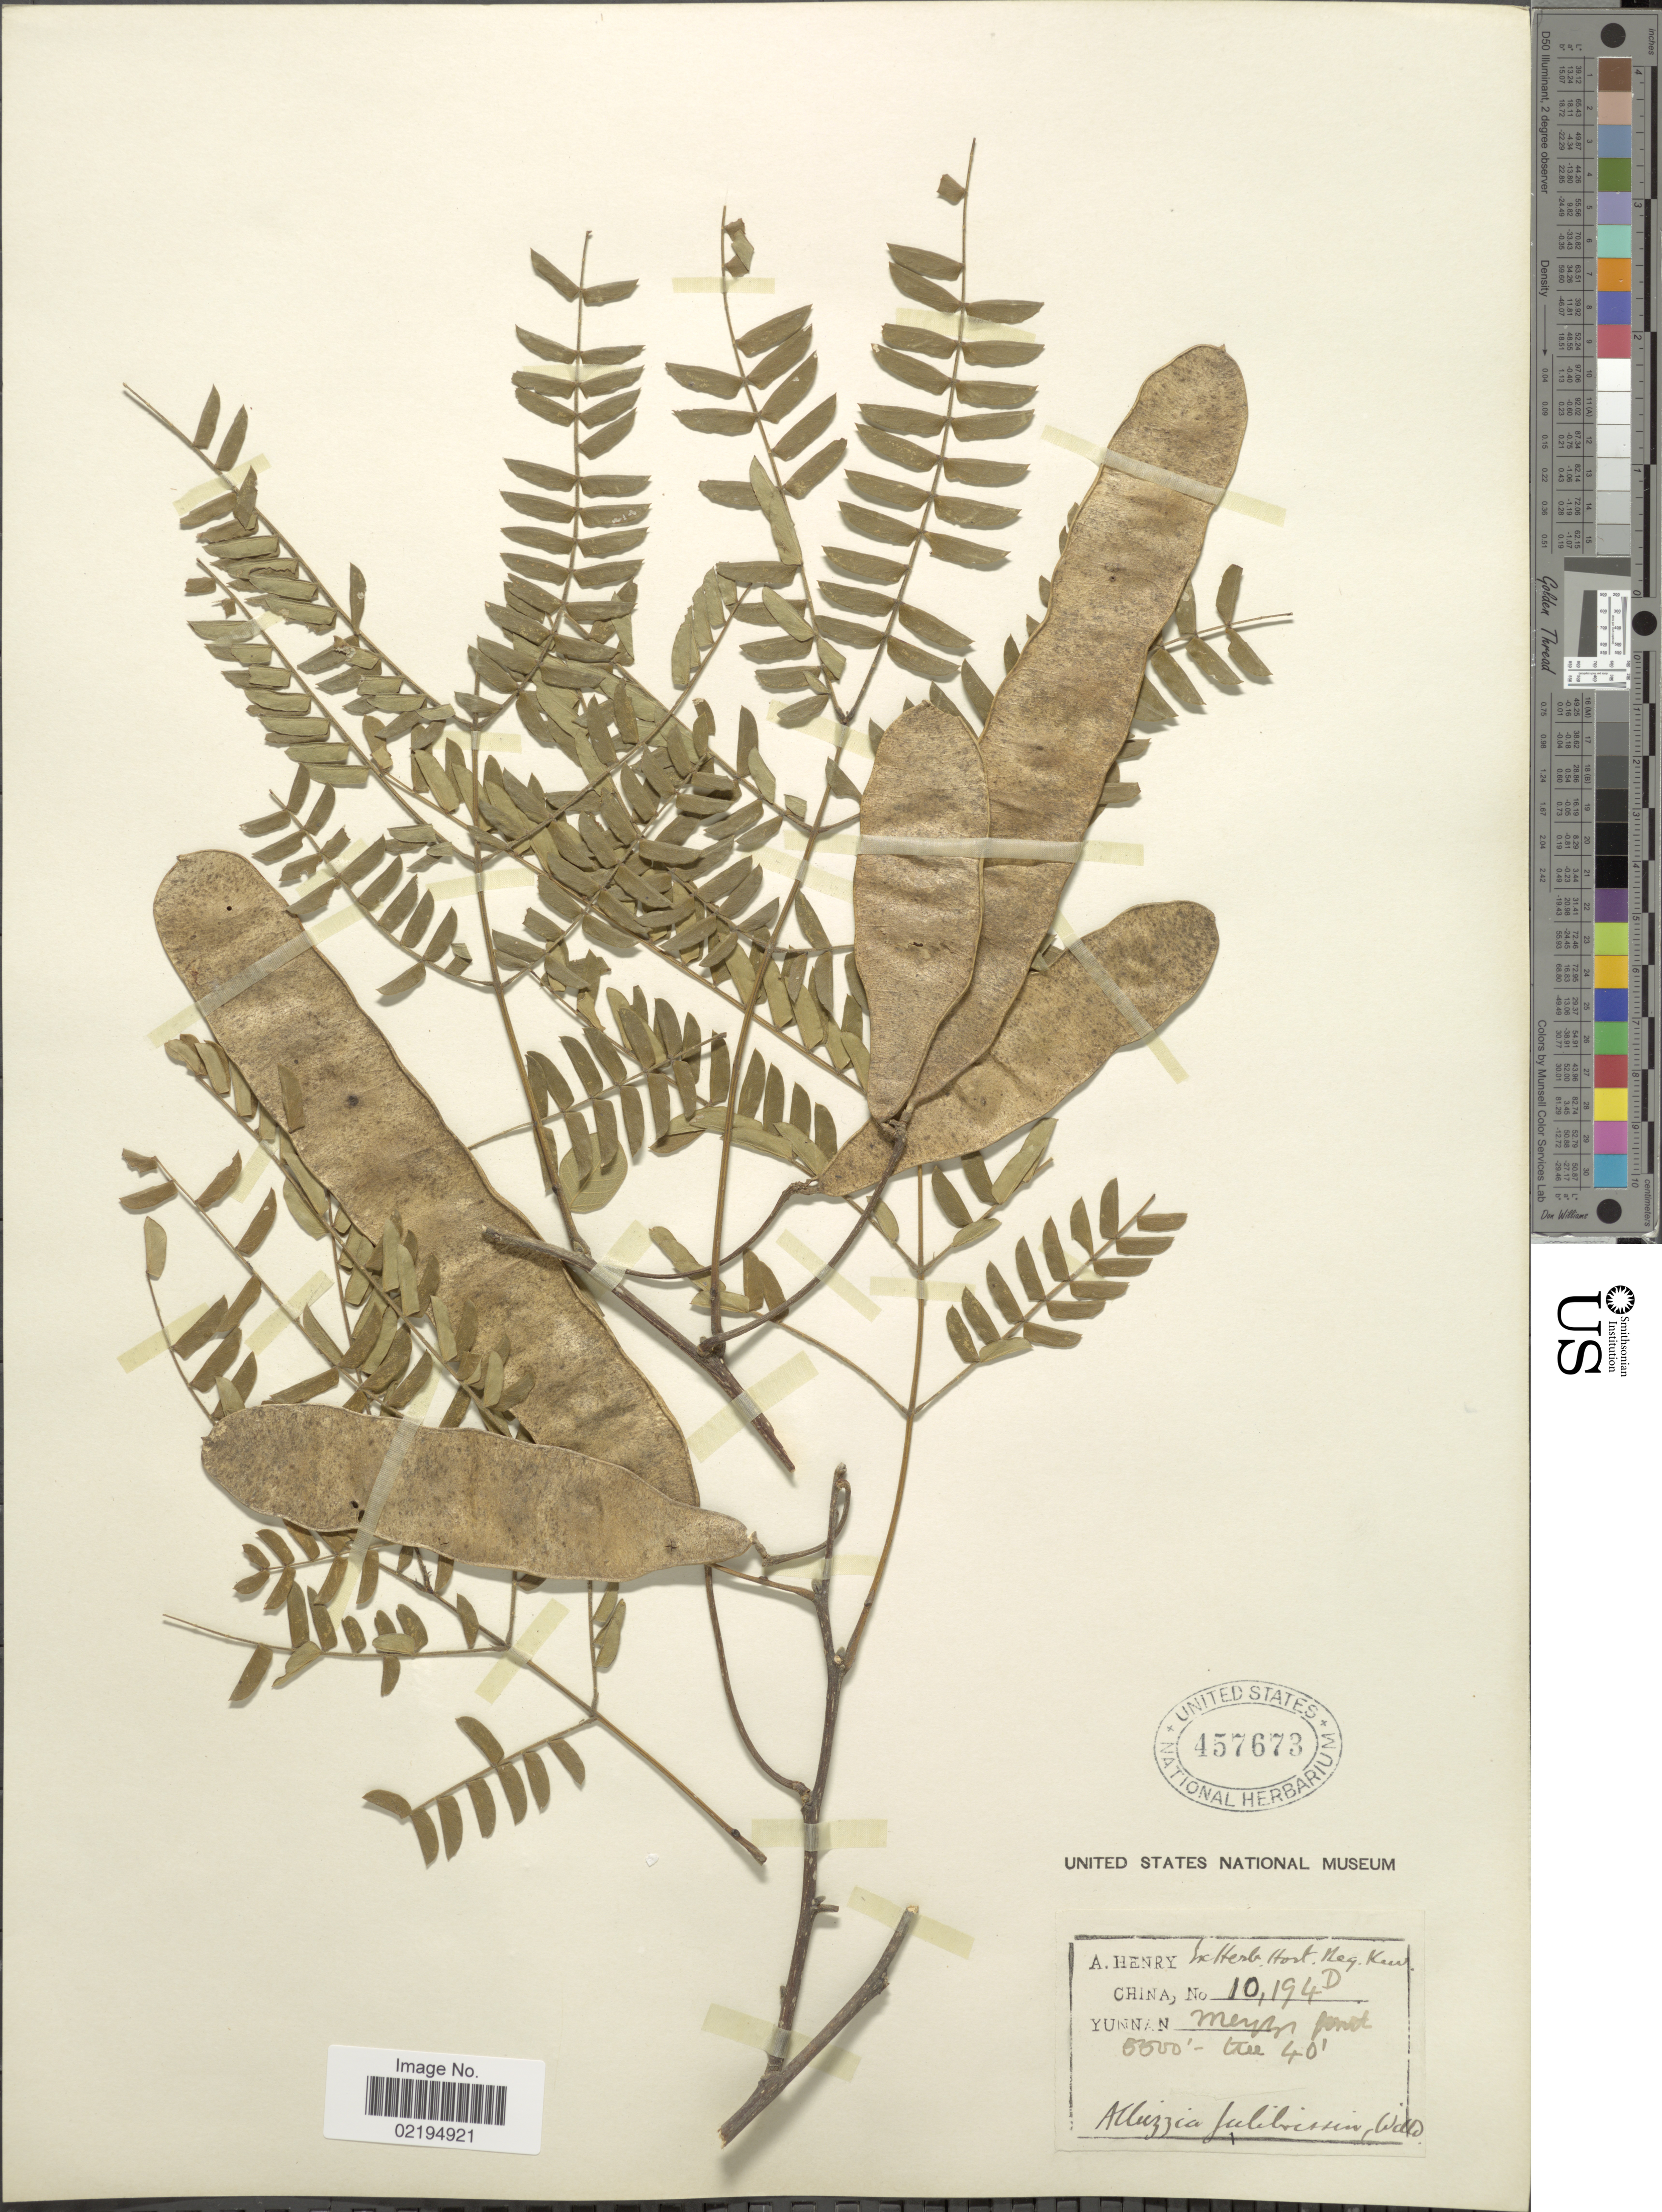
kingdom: Plantae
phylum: Tracheophyta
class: Magnoliopsida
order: Fabales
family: Fabaceae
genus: Albizia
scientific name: Albizia julibrissin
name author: Durazz.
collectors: A. Henry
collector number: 10194 D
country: China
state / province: Yunnan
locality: Mengtze forests.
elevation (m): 1676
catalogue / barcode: US 457673